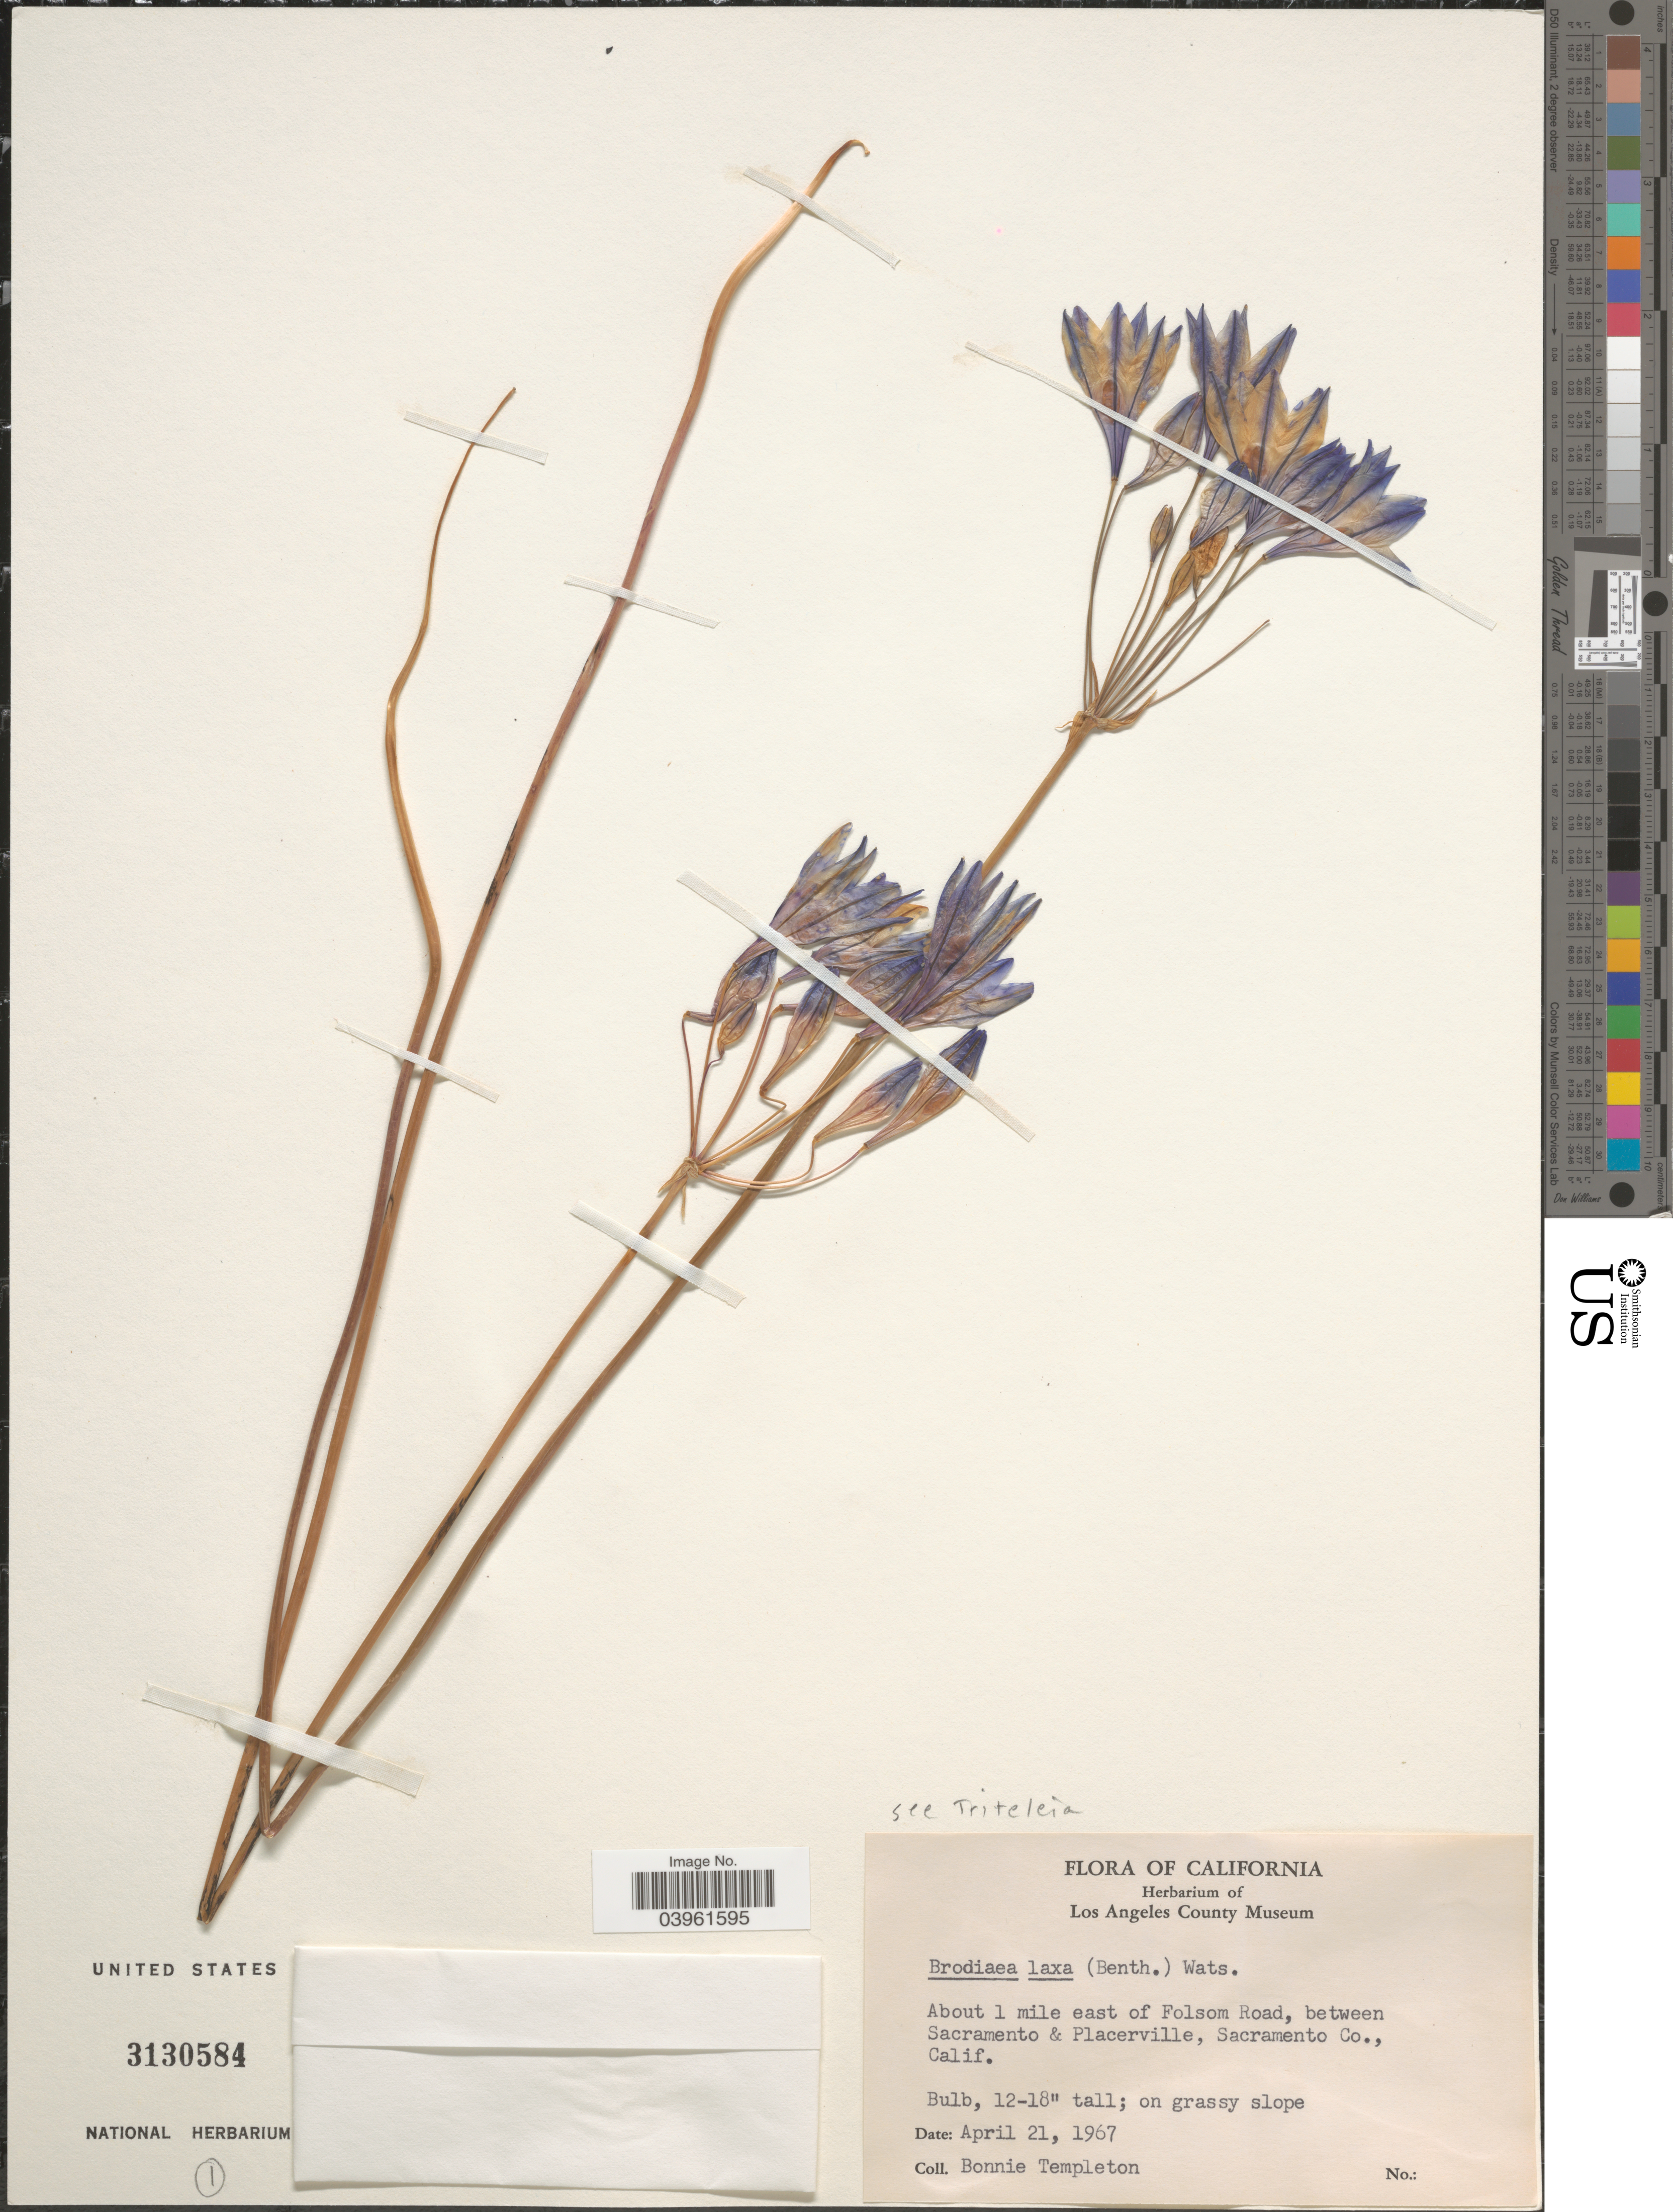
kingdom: Plantae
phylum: Tracheophyta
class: Liliopsida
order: Asparagales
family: Asparagaceae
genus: Triteleia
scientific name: Triteleia laxa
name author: Benth.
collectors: B. Templeton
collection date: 1967-04-21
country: United States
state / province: California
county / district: Sacramento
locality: About 1 mile east of Folsom Road, between Sacramento & Placerville, Sacramento Co.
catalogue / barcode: US 3130584